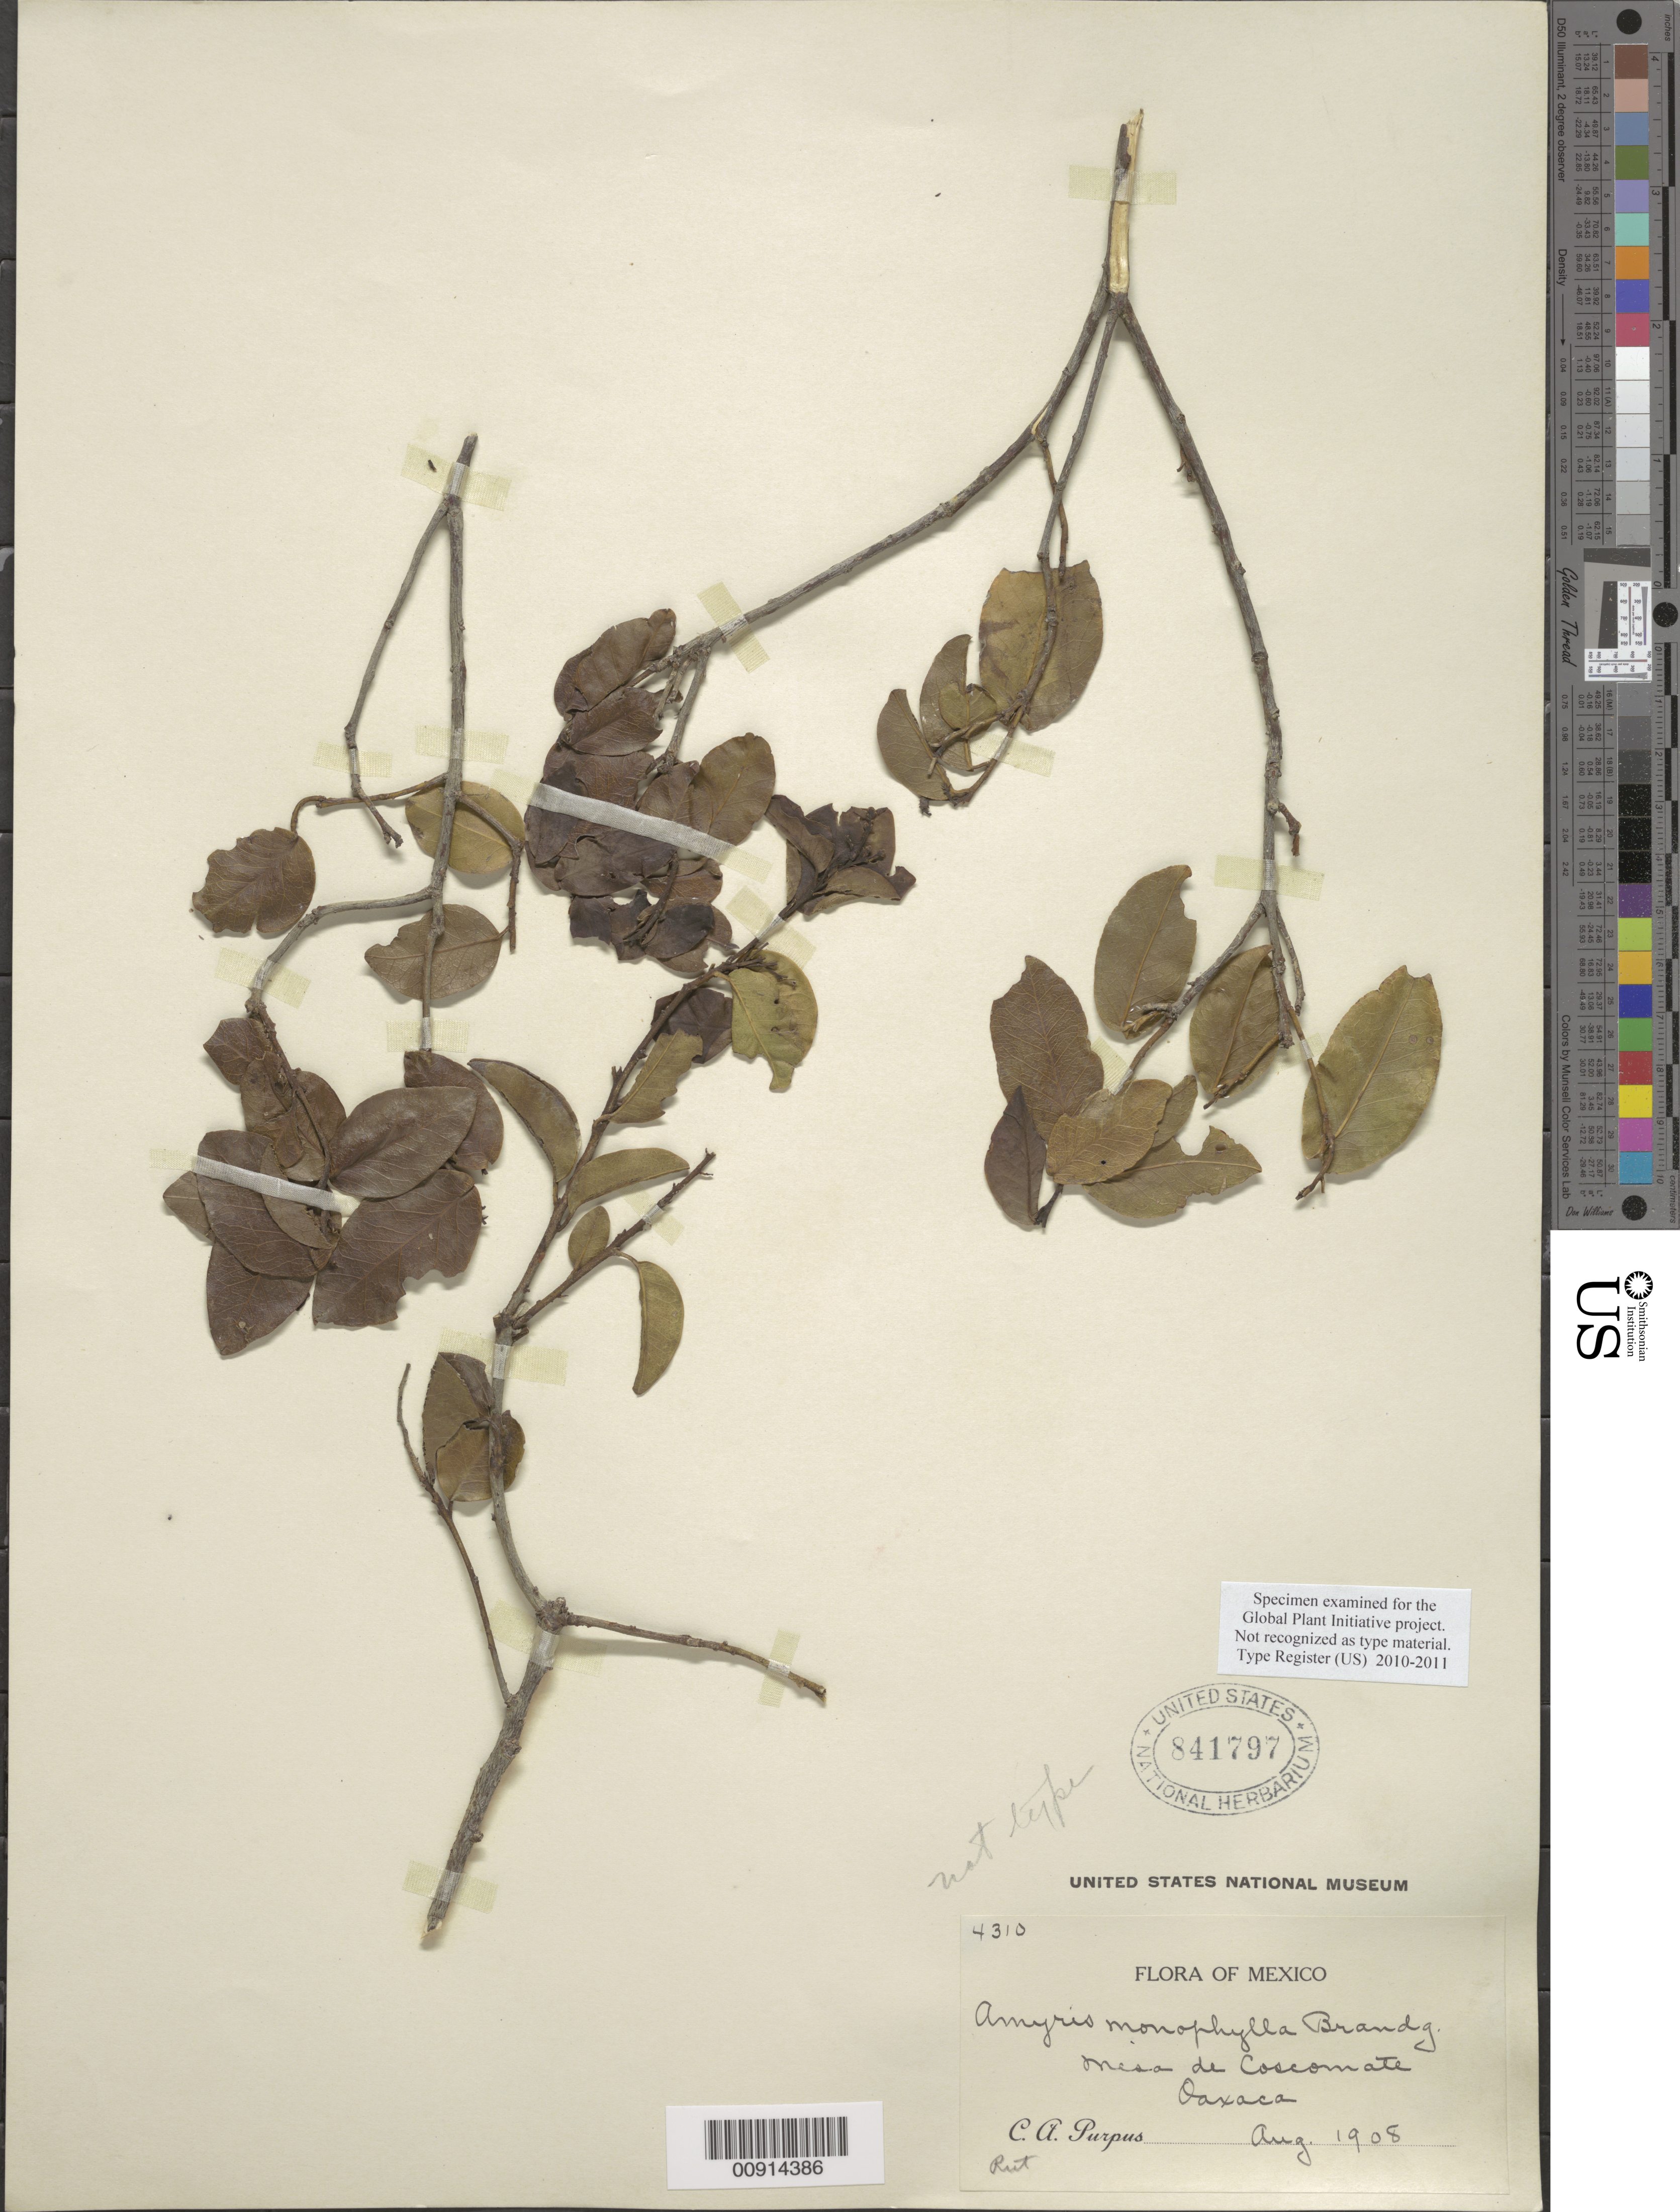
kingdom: Plantae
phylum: Tracheophyta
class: Magnoliopsida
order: Sapindales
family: Rutaceae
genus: Amyris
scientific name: Amyris monophylla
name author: Brandegee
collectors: C. A. Purpus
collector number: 4310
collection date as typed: Aug 1908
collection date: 1908-08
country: Mexico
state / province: Oaxaca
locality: Mesa de Coscomate, Oaxaca.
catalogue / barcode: US 841797